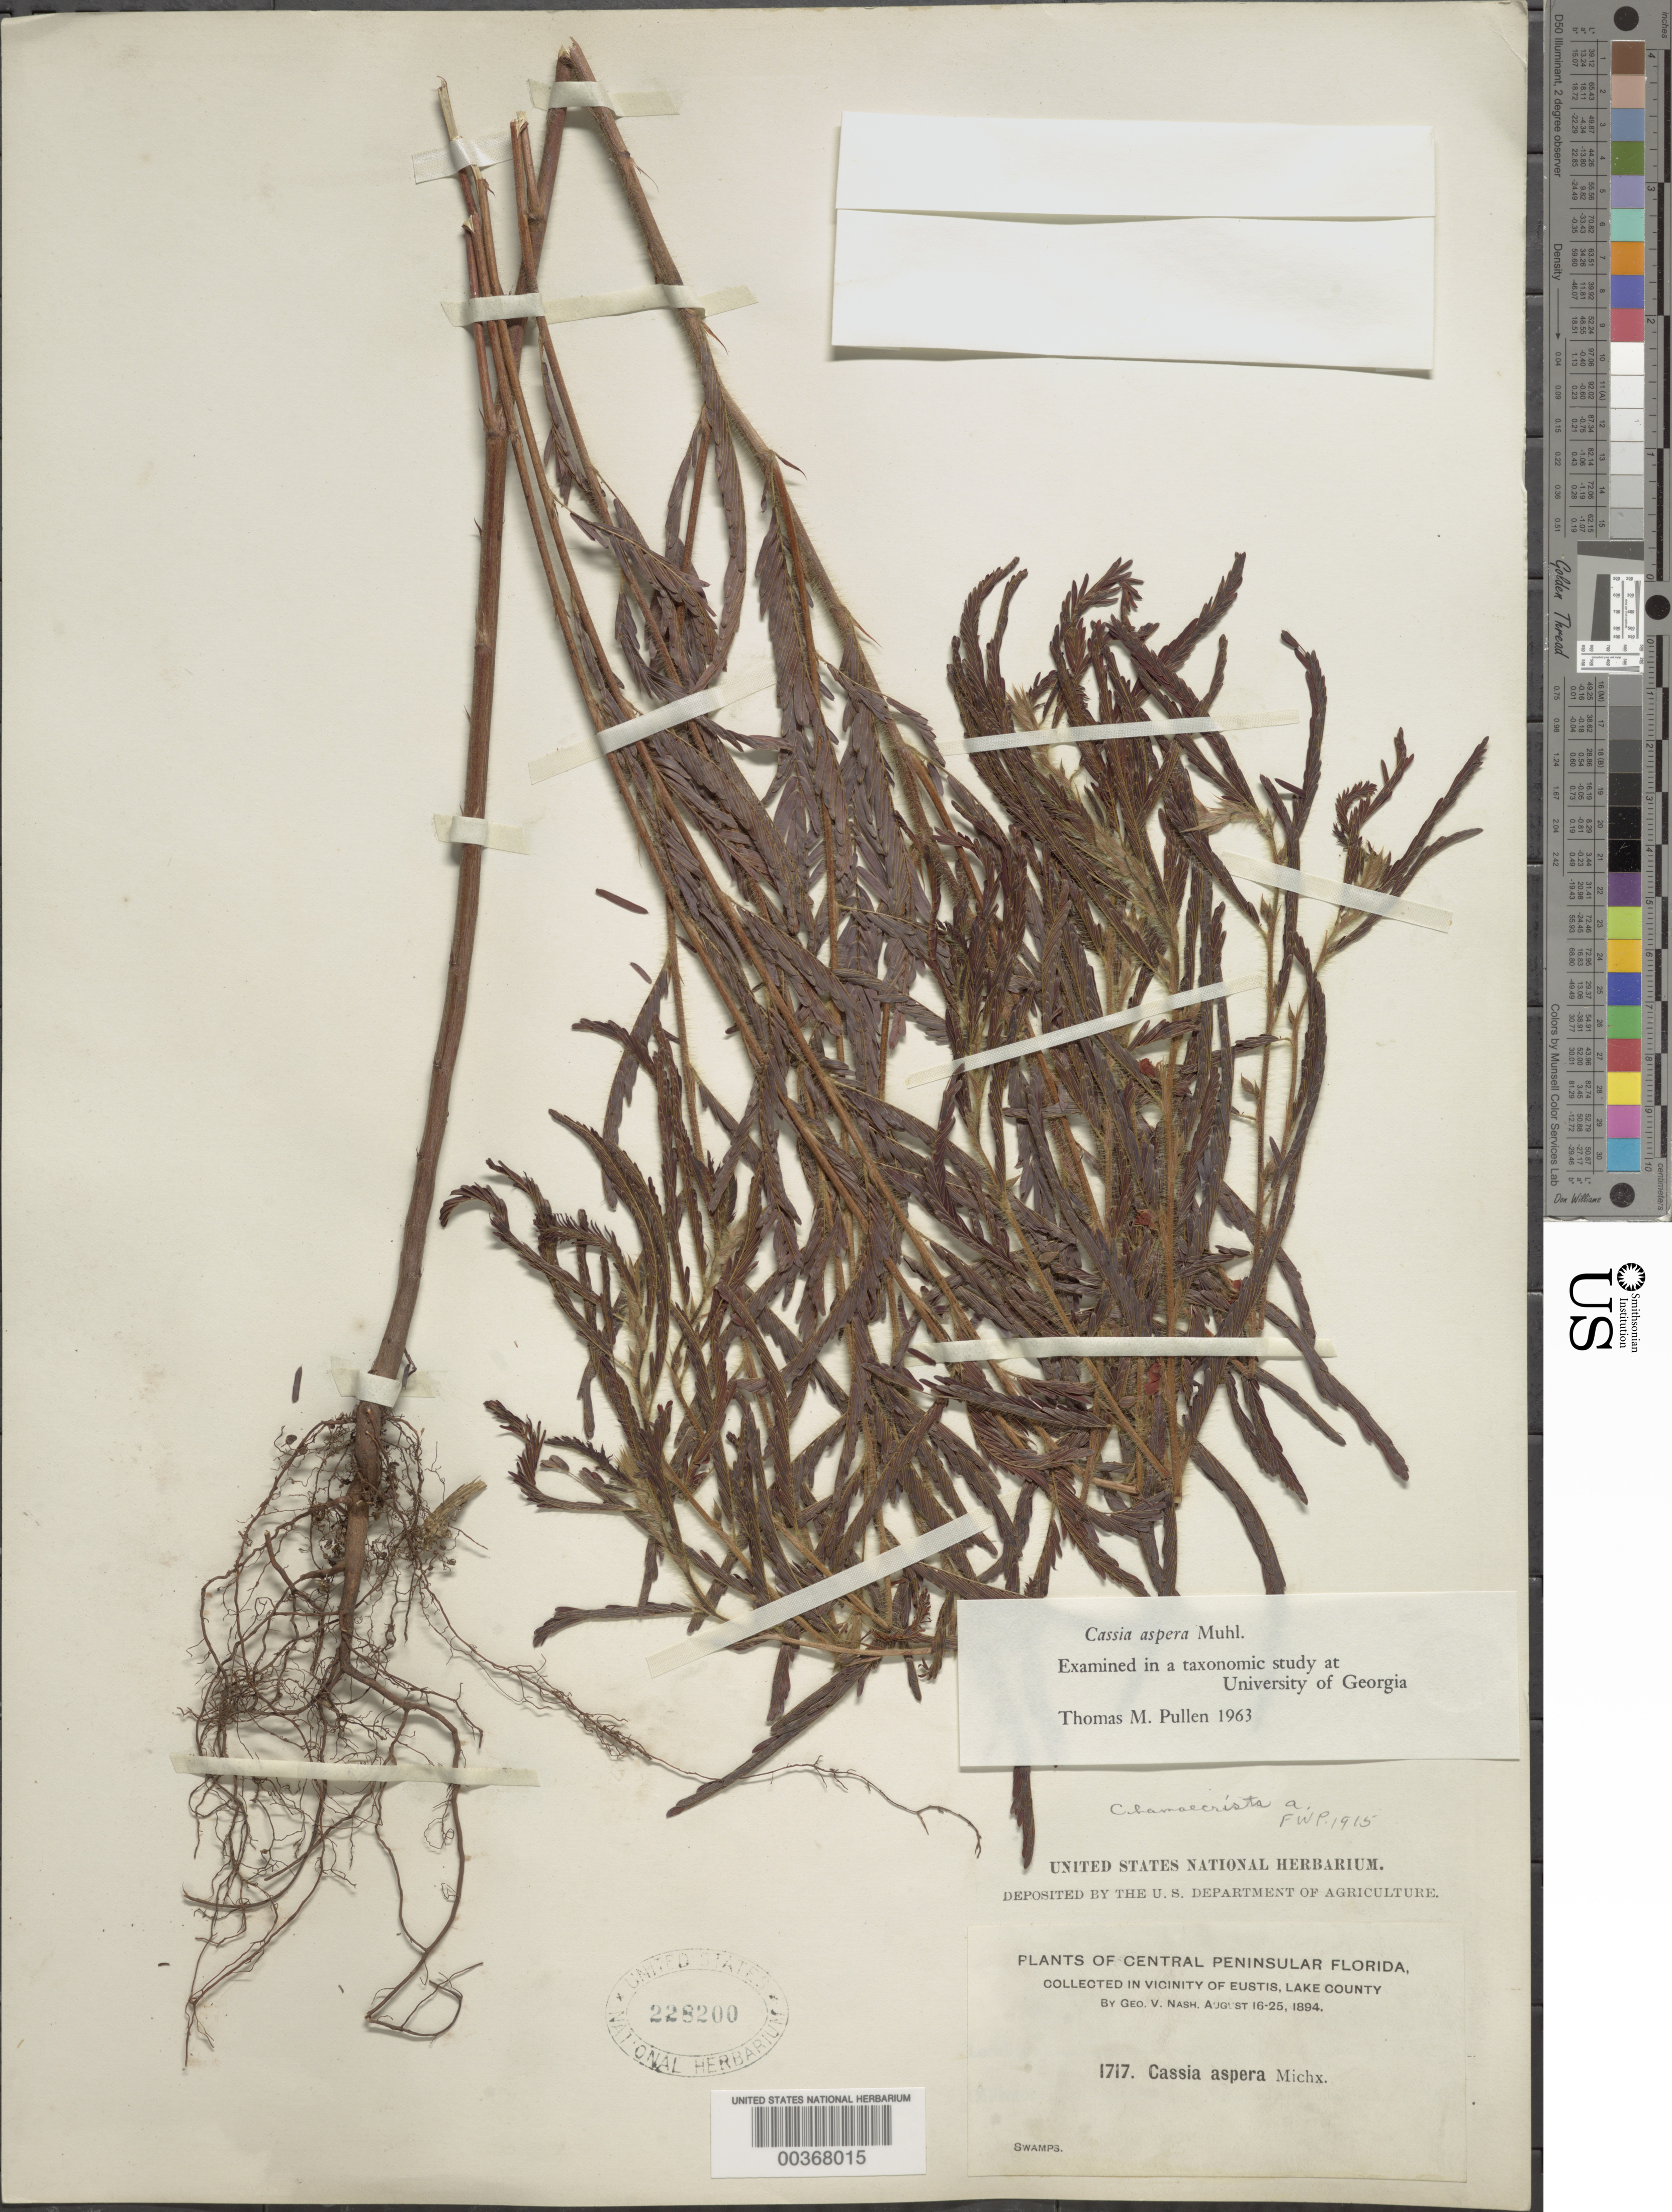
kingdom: Plantae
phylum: Tracheophyta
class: Magnoliopsida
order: Fabales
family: Fabaceae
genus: Chamaecrista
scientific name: Chamaecrista nictitans var. aspera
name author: (Muhl. ex Elliot) H.S. Irwin & Barneby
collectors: G. V. Nash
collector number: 1717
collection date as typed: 16 Aug 1894 to 25 Aug 1894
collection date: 1894-08-16/1894-08-25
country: United States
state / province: Florida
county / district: Lake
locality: In vicinity of eustis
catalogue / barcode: US 228200